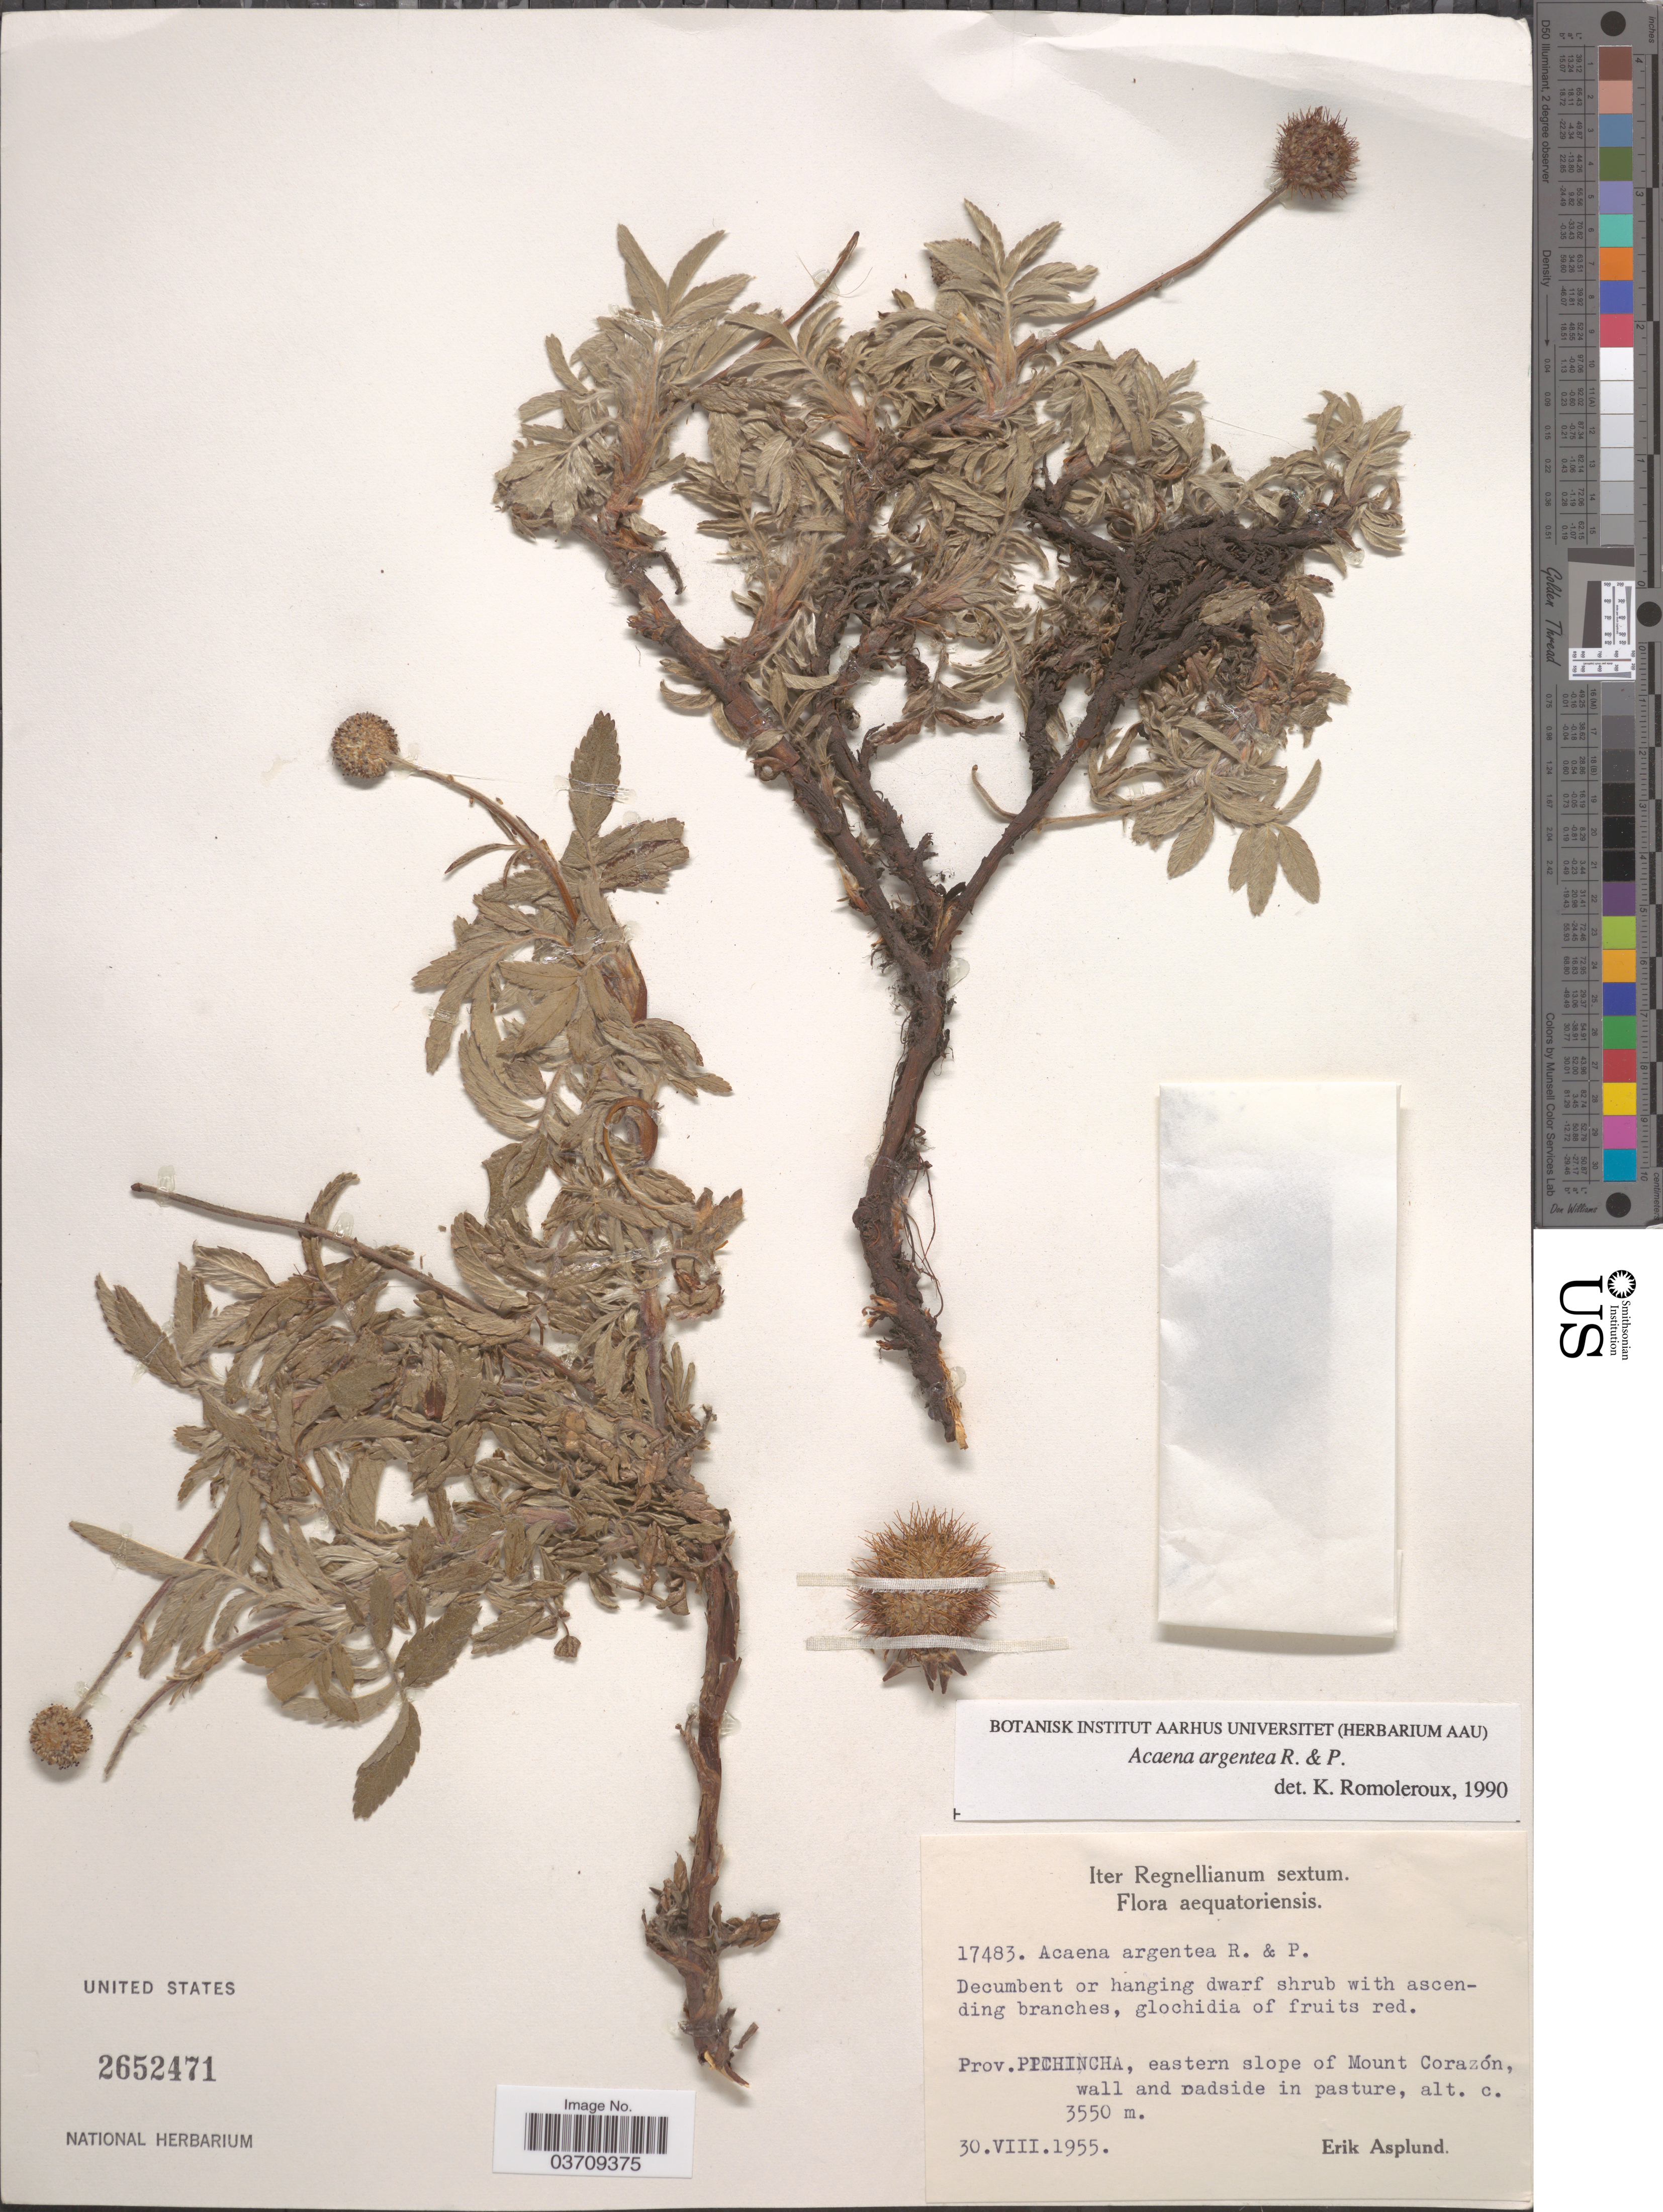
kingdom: Plantae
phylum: Tracheophyta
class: Magnoliopsida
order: Rosales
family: Rosaceae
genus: Acaena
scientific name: Acaena cylindristachya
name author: Ruiz & Pav.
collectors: E. Asplund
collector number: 17483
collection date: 1955-08-30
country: Ecuador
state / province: Pichincha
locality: Eastern slope of Mount Corazón, wall and roadside in pasture.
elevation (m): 3550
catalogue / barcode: US 2652471